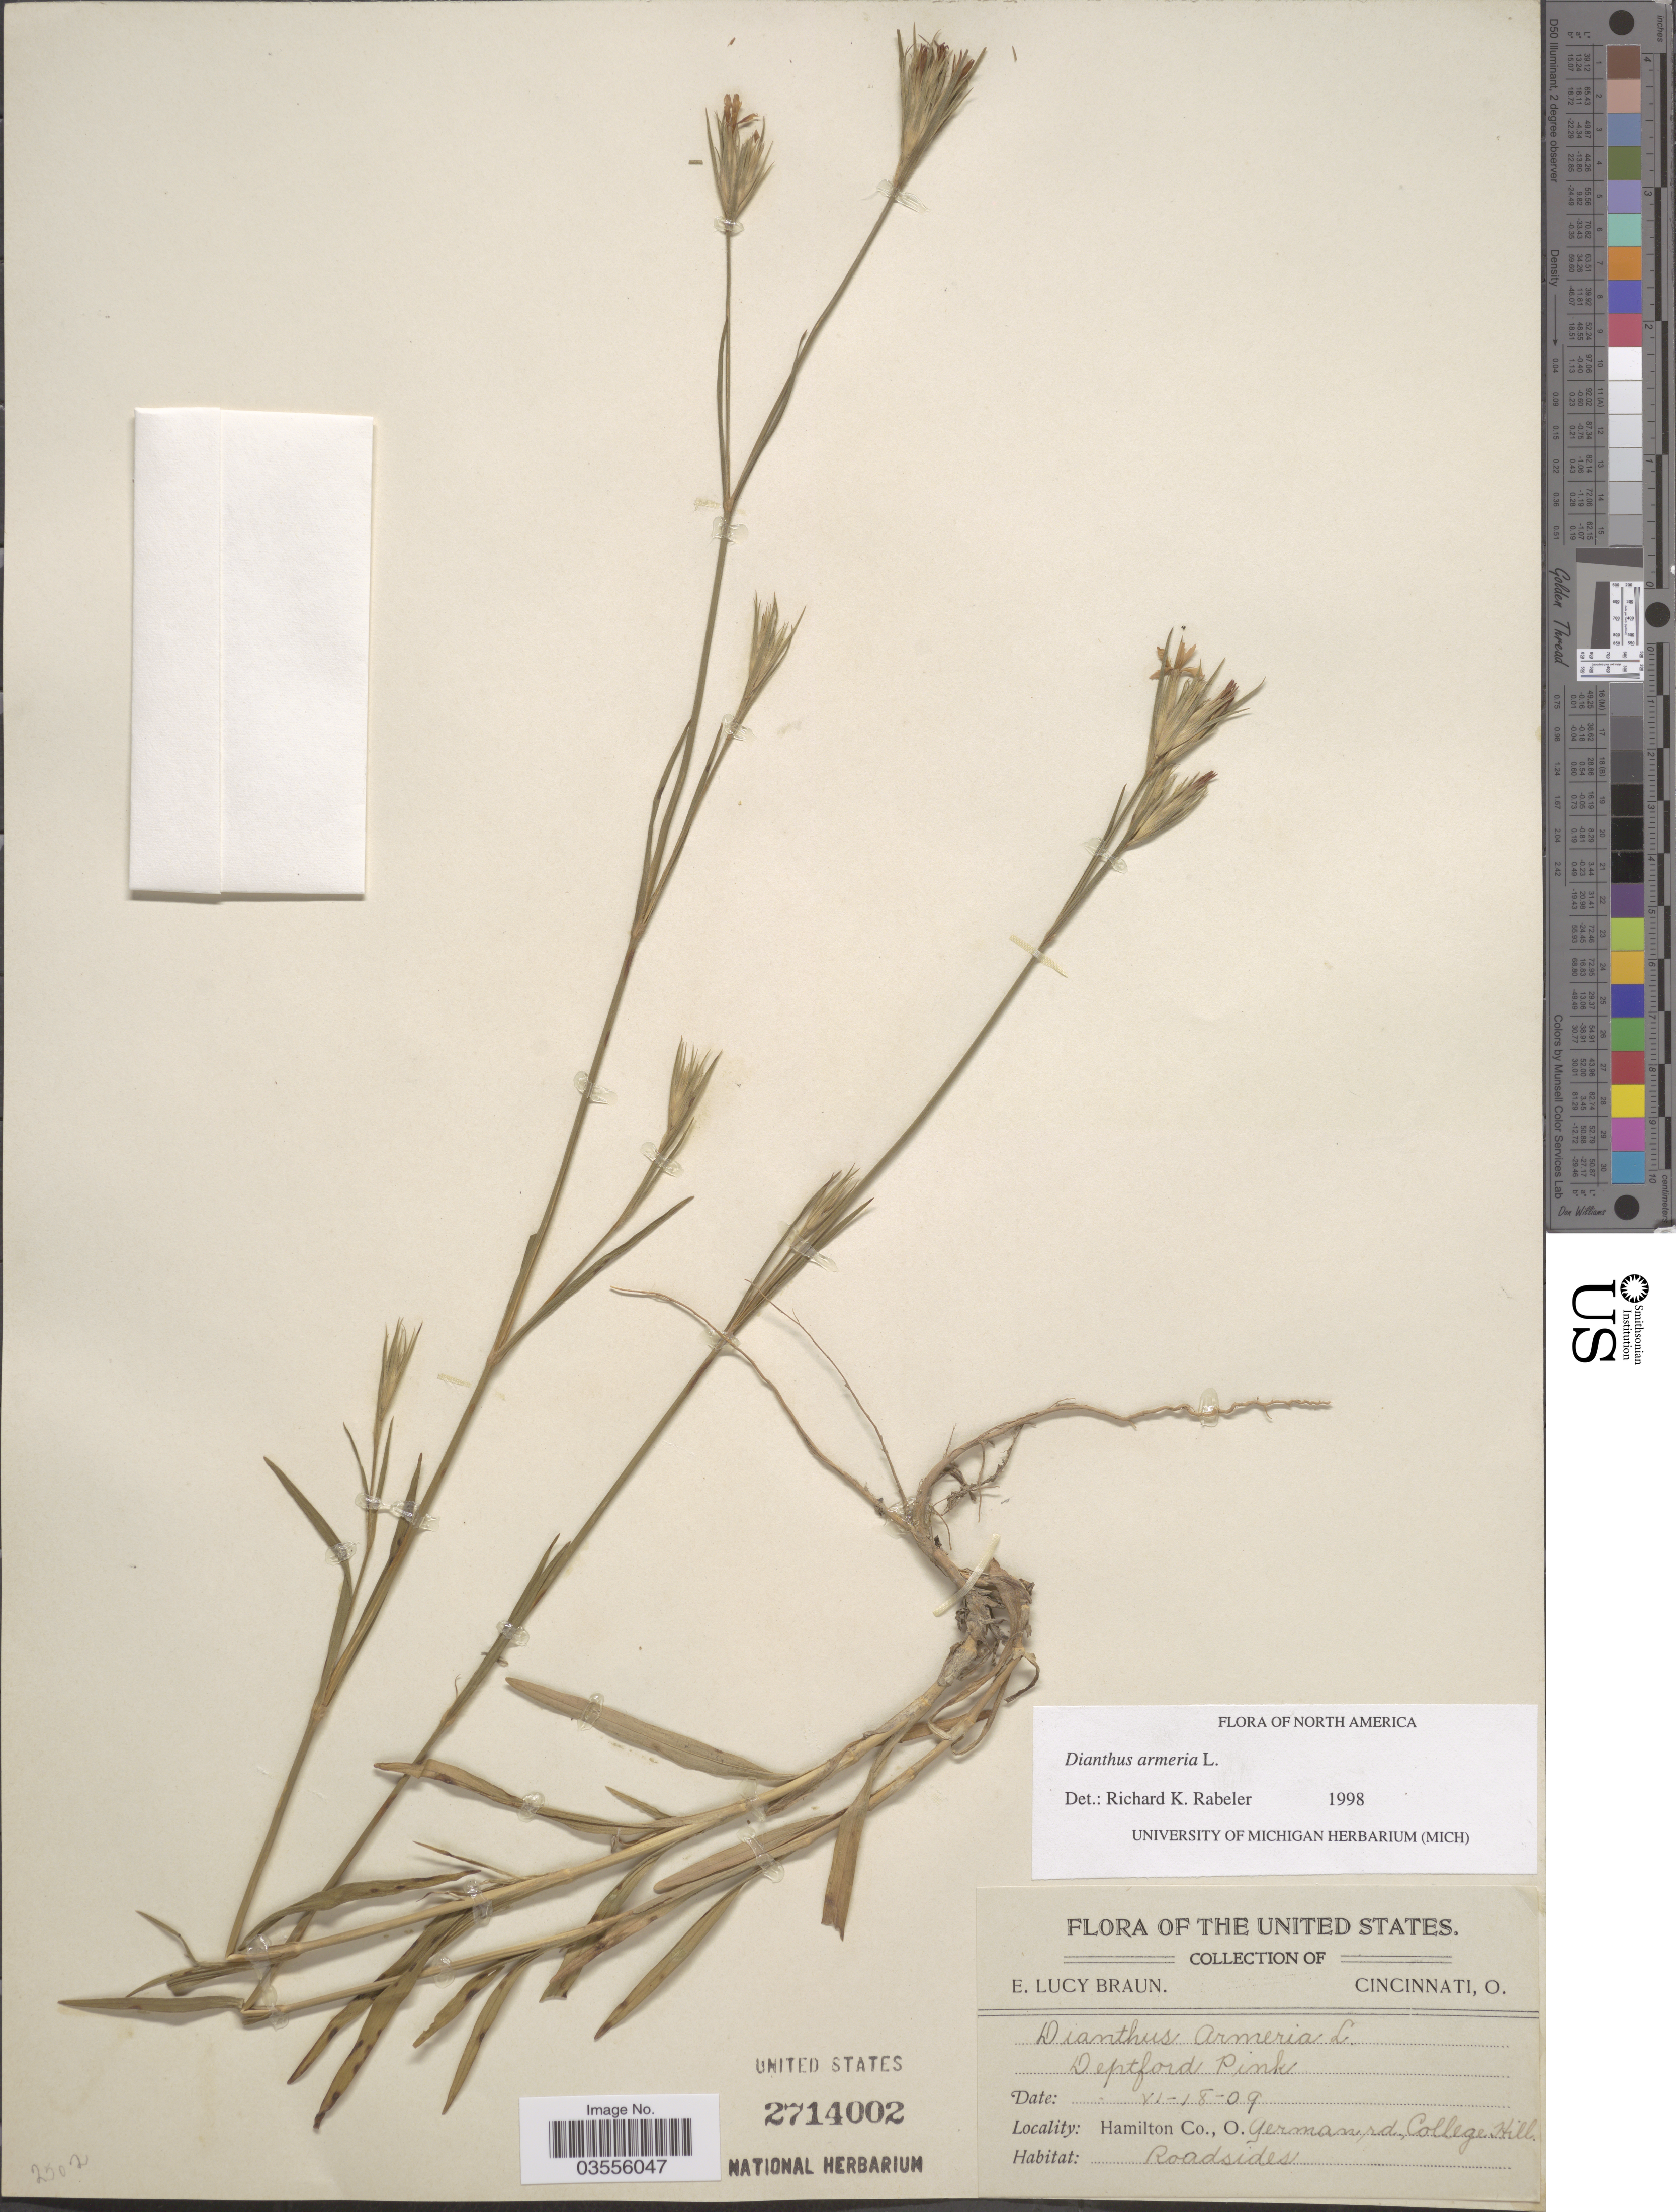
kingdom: Plantae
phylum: Tracheophyta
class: Magnoliopsida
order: Caryophyllales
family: Caryophyllaceae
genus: Dianthus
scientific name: Dianthus armeria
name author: L.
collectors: E. L. Braun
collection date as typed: Transcribed d/m/y: 18/6/9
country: United States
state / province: Ohio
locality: Hamilton Co. German rd, College Hill. Roadsides.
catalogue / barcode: US 2714002